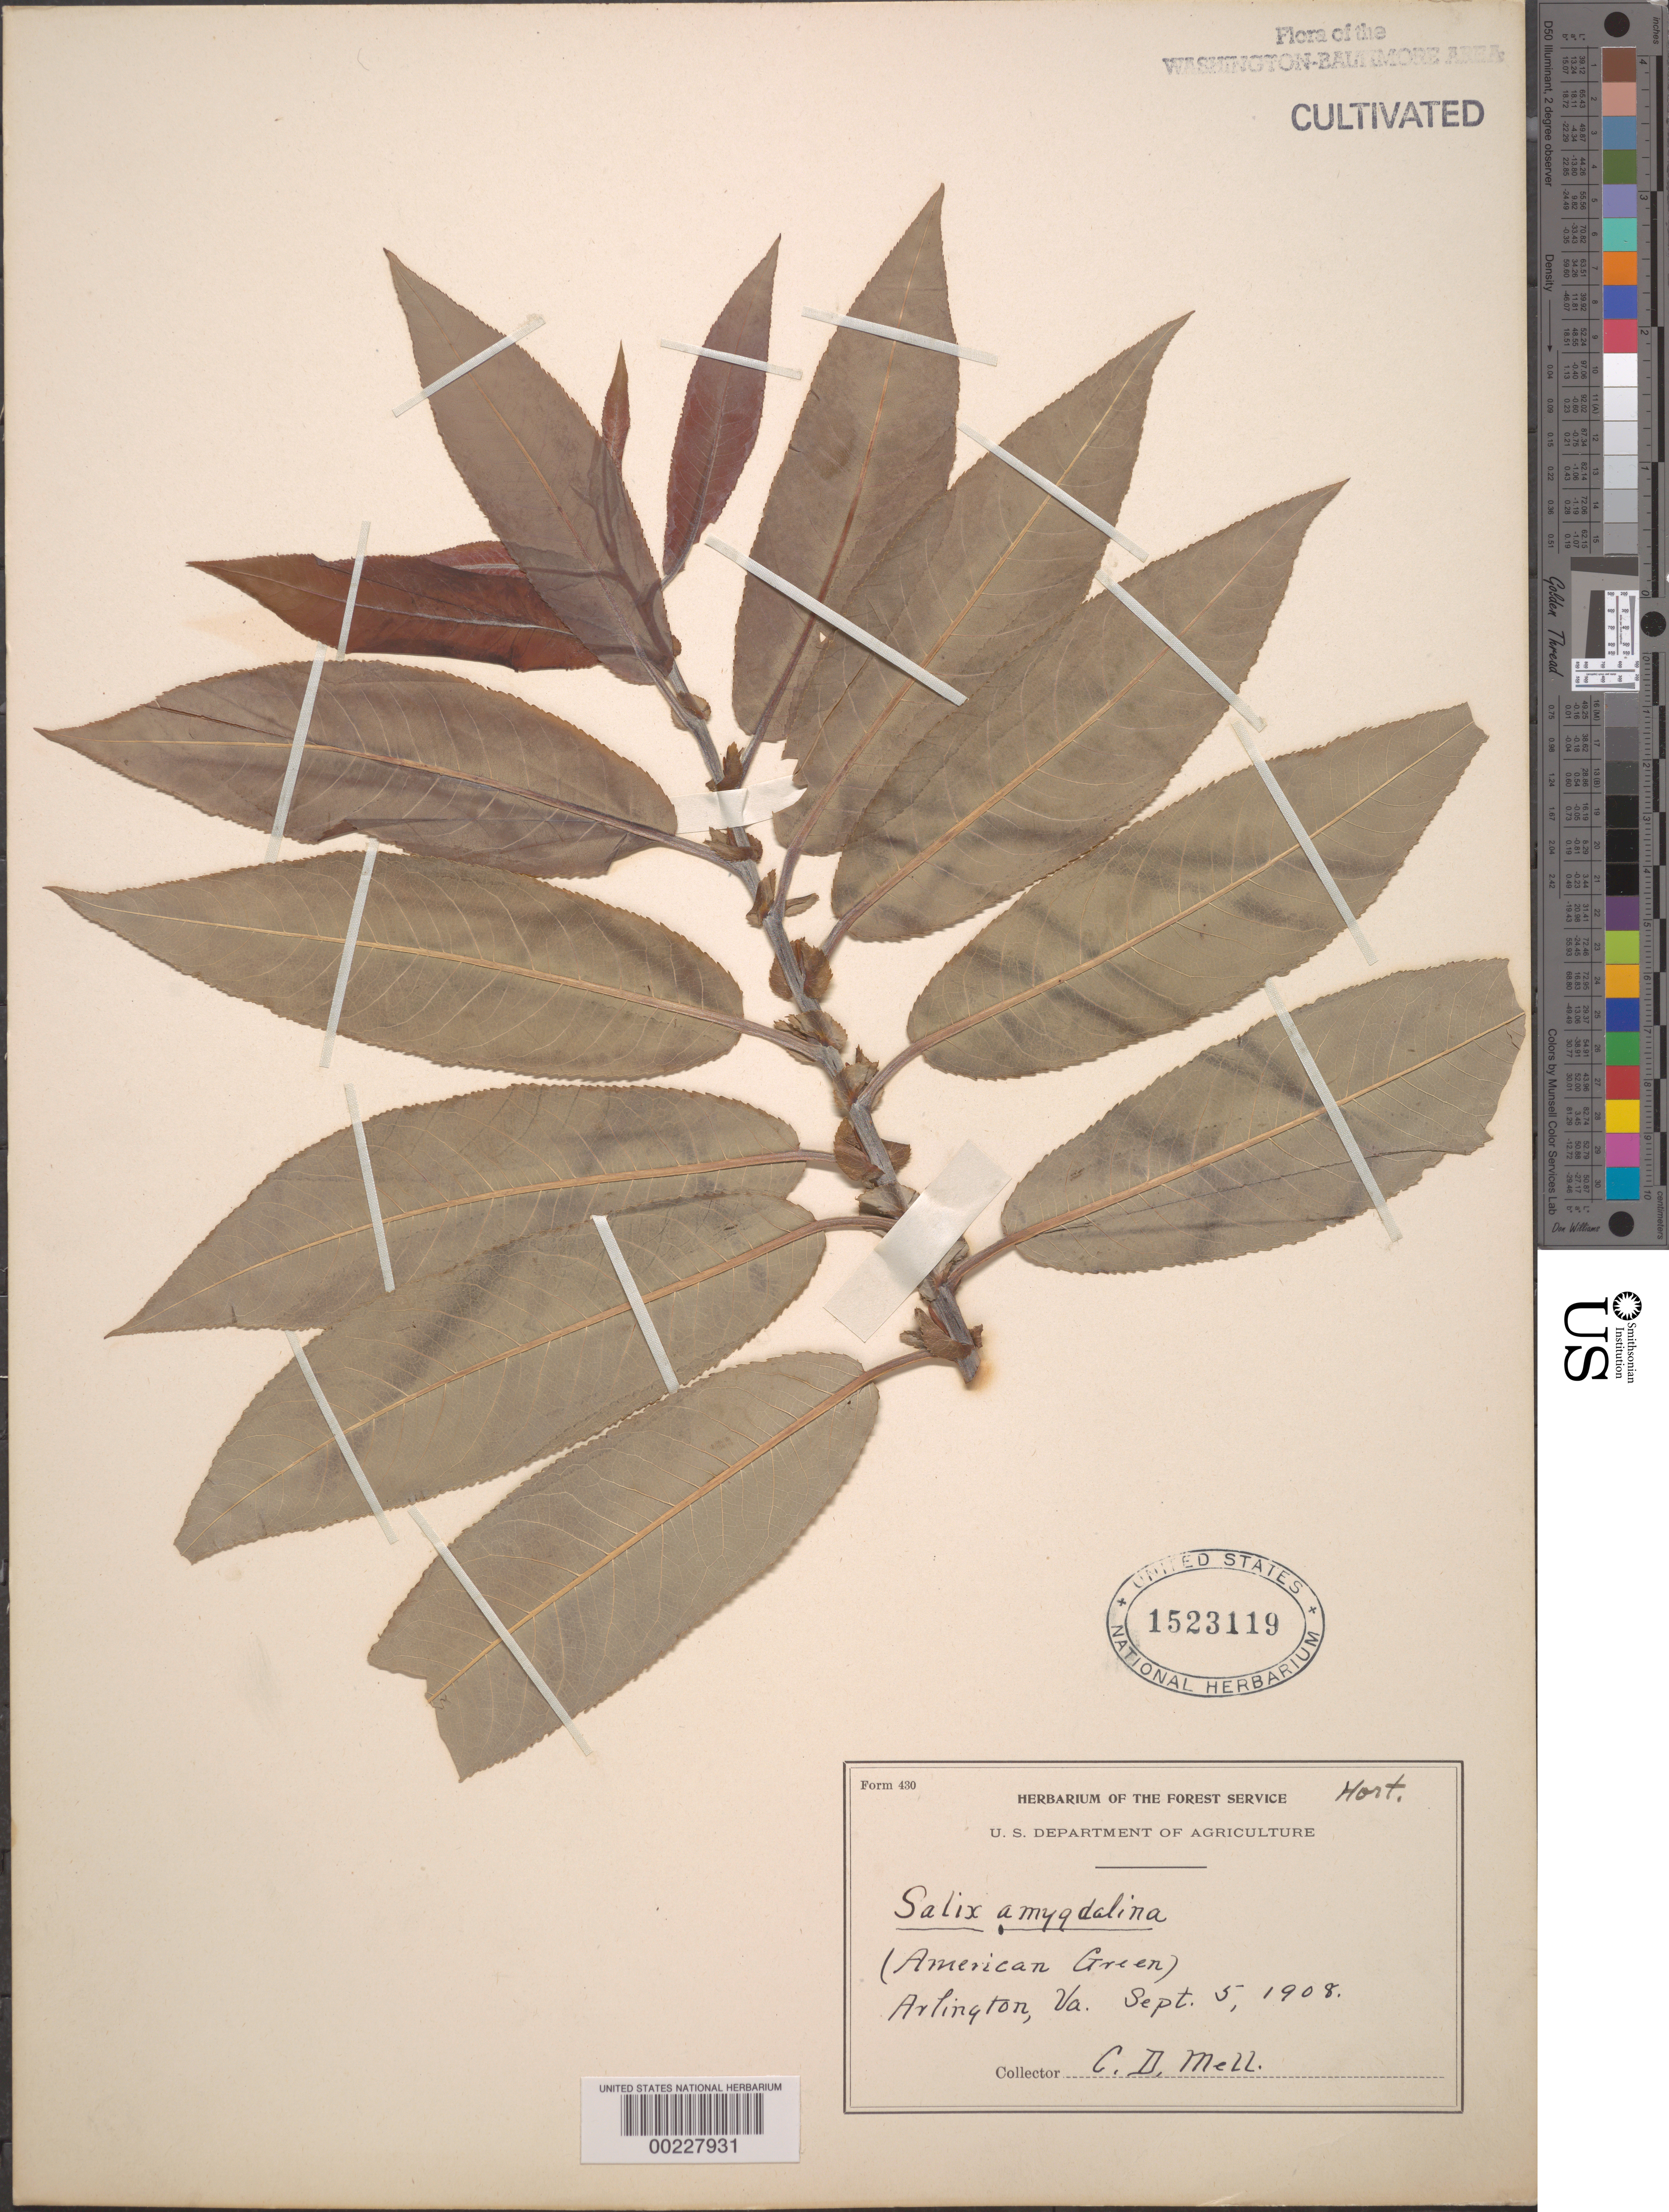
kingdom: Plantae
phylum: Tracheophyta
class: Magnoliopsida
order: Malpighiales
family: Salicaceae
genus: Salix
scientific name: Salix amygdalina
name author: L.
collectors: C. D. Mell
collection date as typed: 05 Sep 1908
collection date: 1908-09-05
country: United States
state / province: Virginia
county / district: Arlington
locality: Arlington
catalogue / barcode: US 1523119